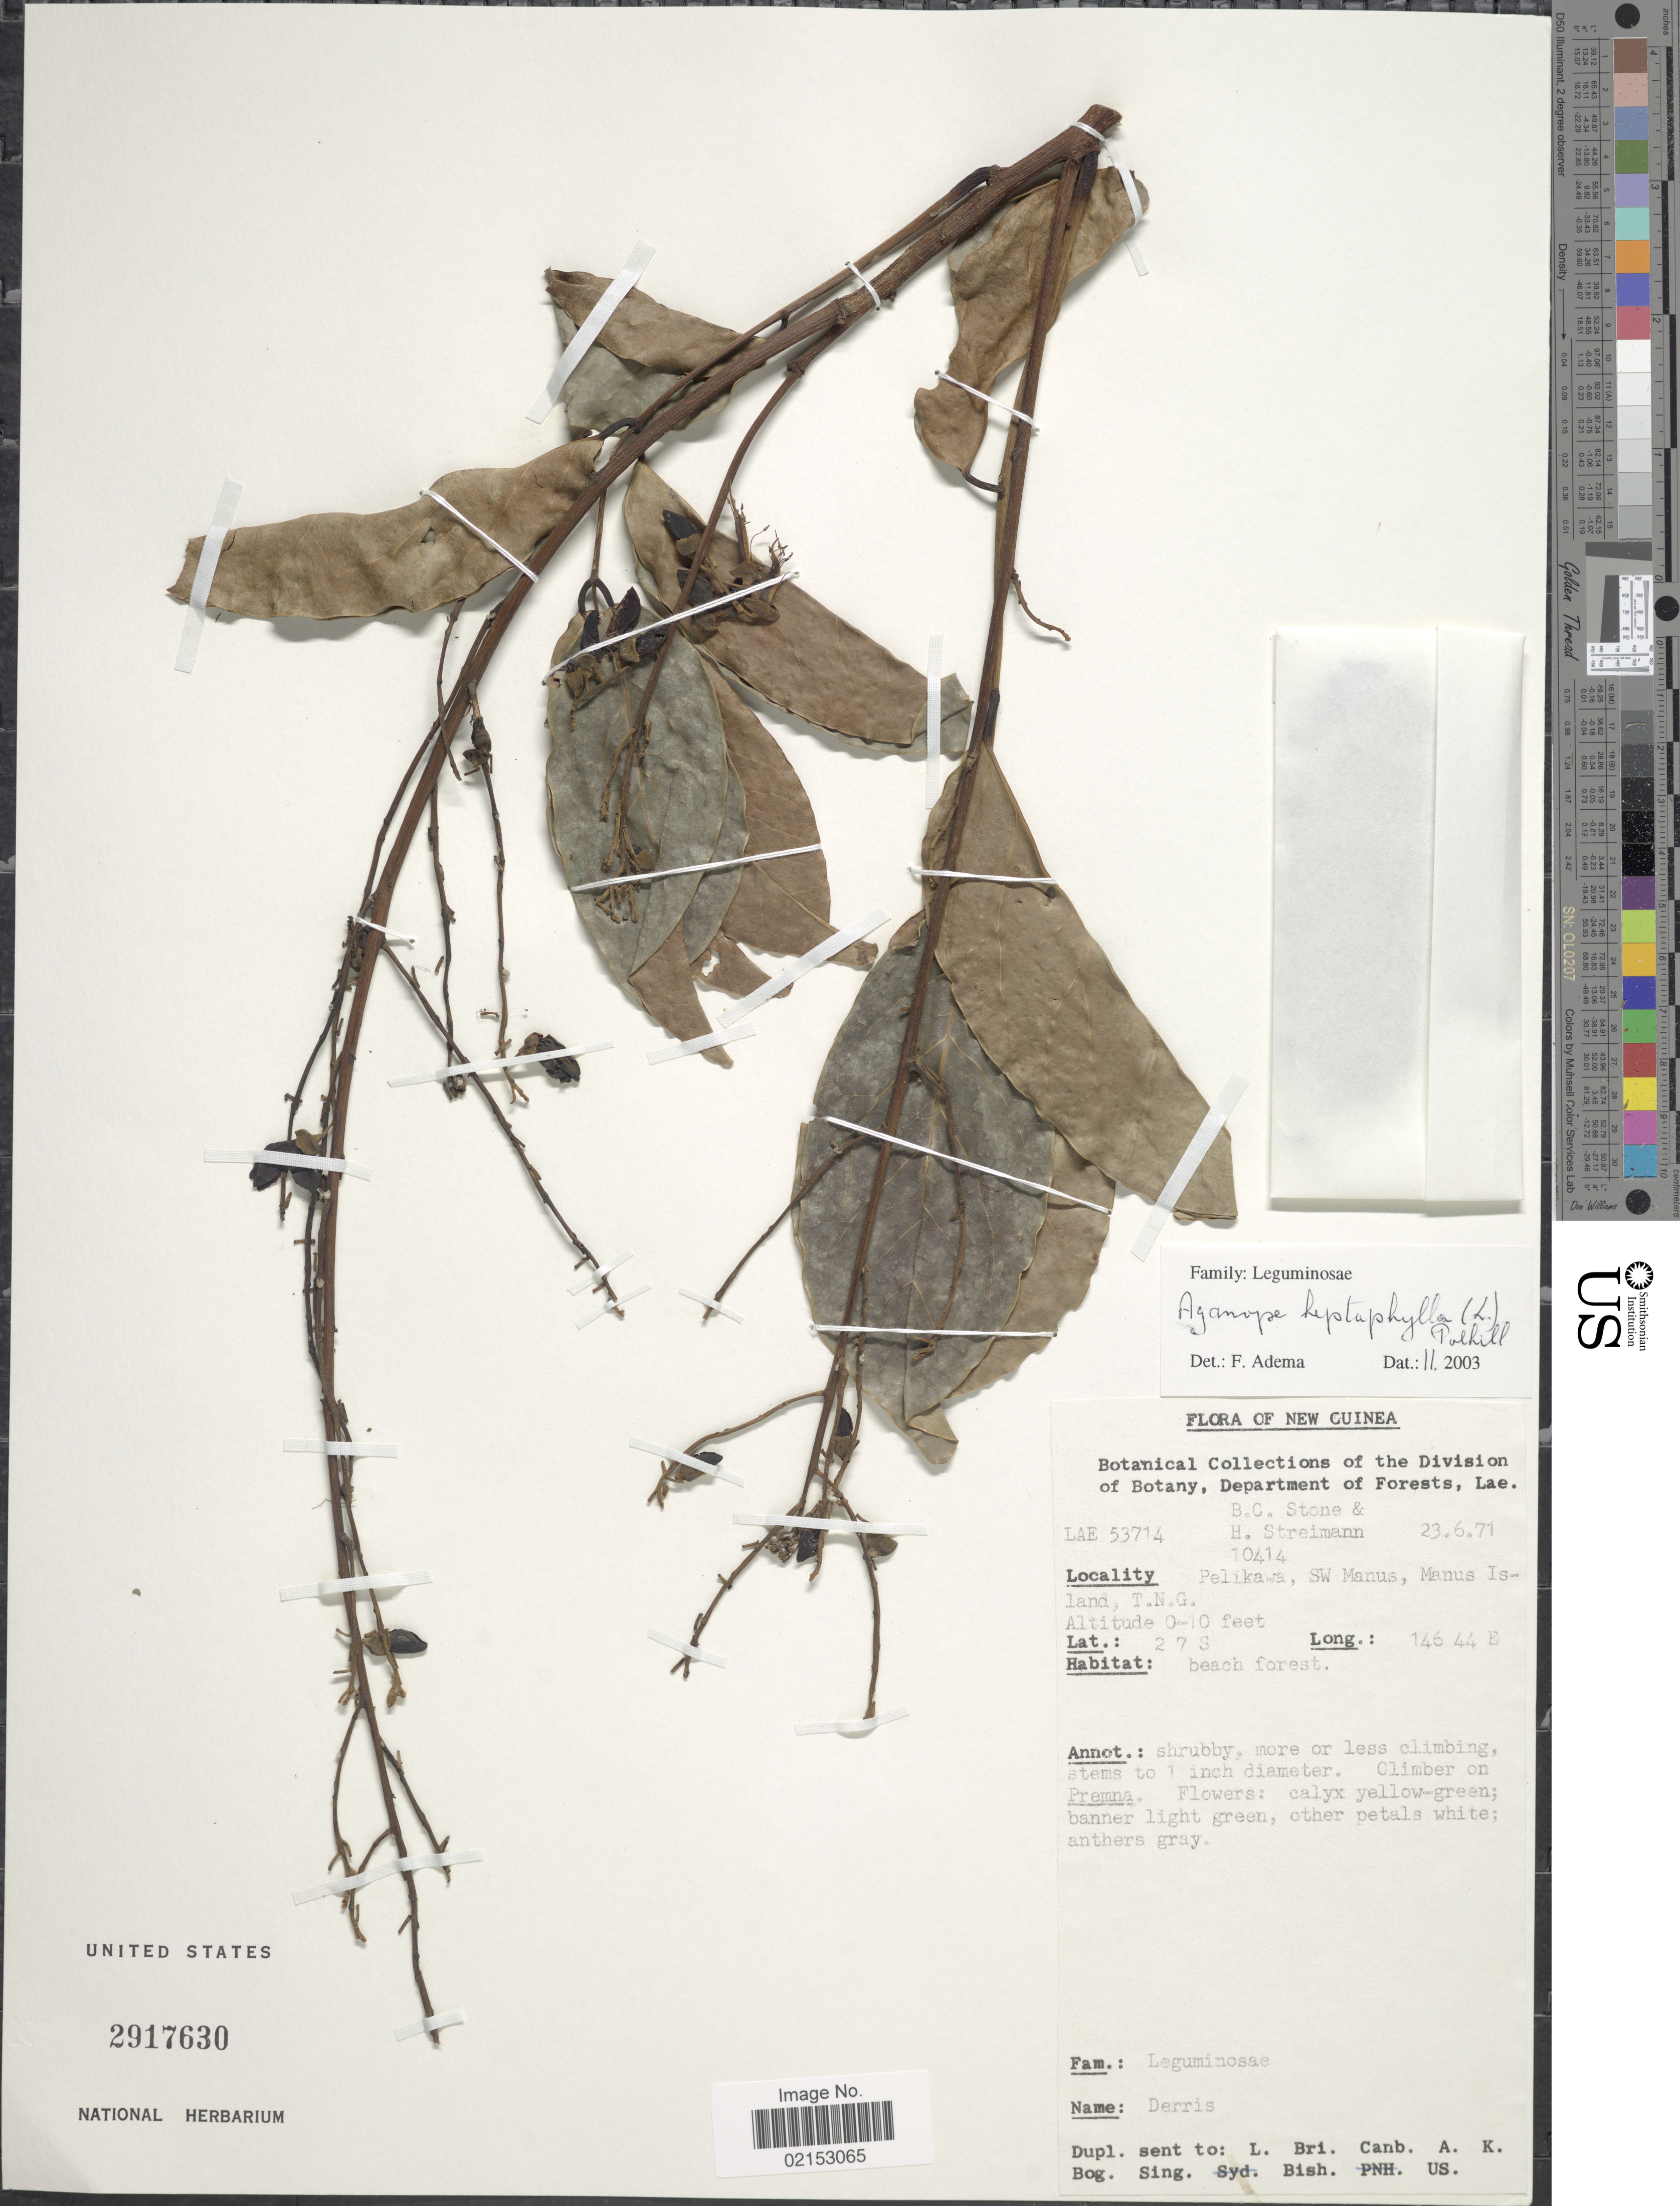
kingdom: Plantae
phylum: Tracheophyta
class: Magnoliopsida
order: Fabales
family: Fabaceae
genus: Aganope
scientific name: Aganope heptaphylla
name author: (L.) Polhill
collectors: B. C. Stone & H. Streimann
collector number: LAE 53714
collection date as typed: Transcribed d/m/y: 23/6/71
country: Papua New Guinea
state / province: Manus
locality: New Guinea, Pelikawa, SW Manus, Manus Island, T.N, G.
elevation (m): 0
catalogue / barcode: US 2917630